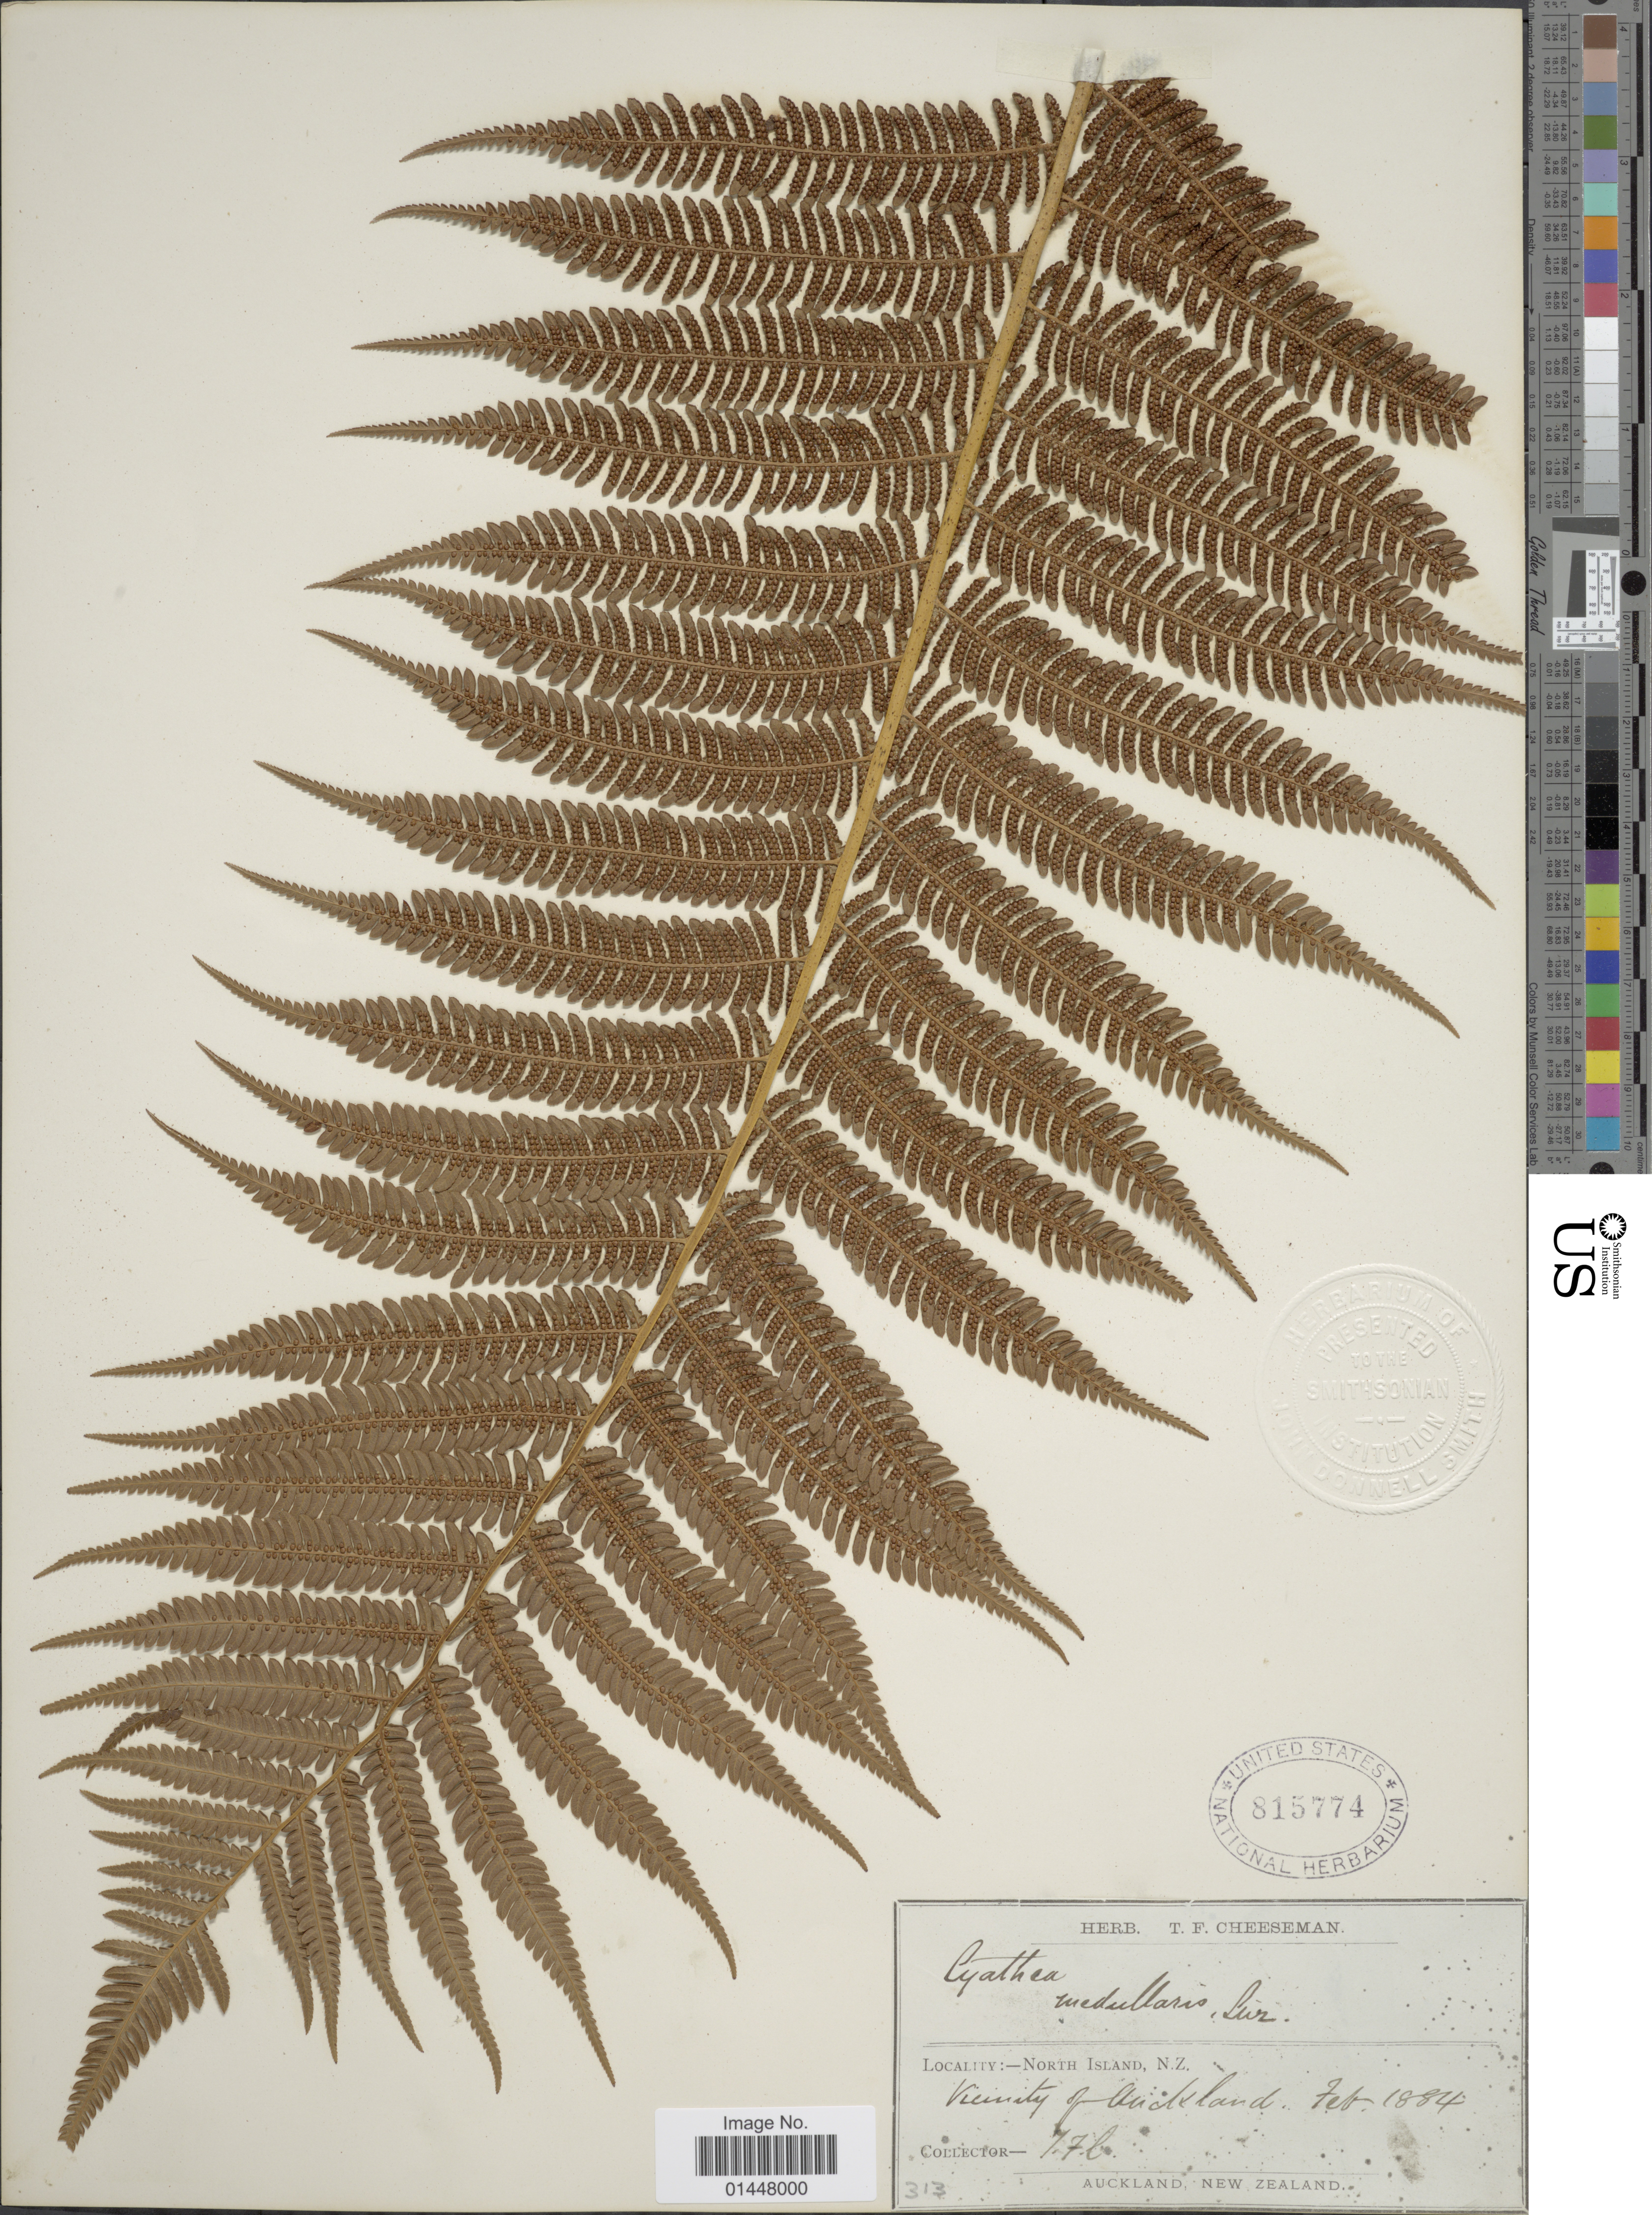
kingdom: Plantae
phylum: Tracheophyta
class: Polypodiopsida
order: Cyatheales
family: Cyatheaceae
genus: Sphaeropteris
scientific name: Sphaeropteris medullaris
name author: (G. Forst.) Bernh.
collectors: T. F. Cheeseman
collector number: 313?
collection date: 1884-02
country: New Zealand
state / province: Auckland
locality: North Island, N.Z, Vicinity of Auckland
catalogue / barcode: US 815774